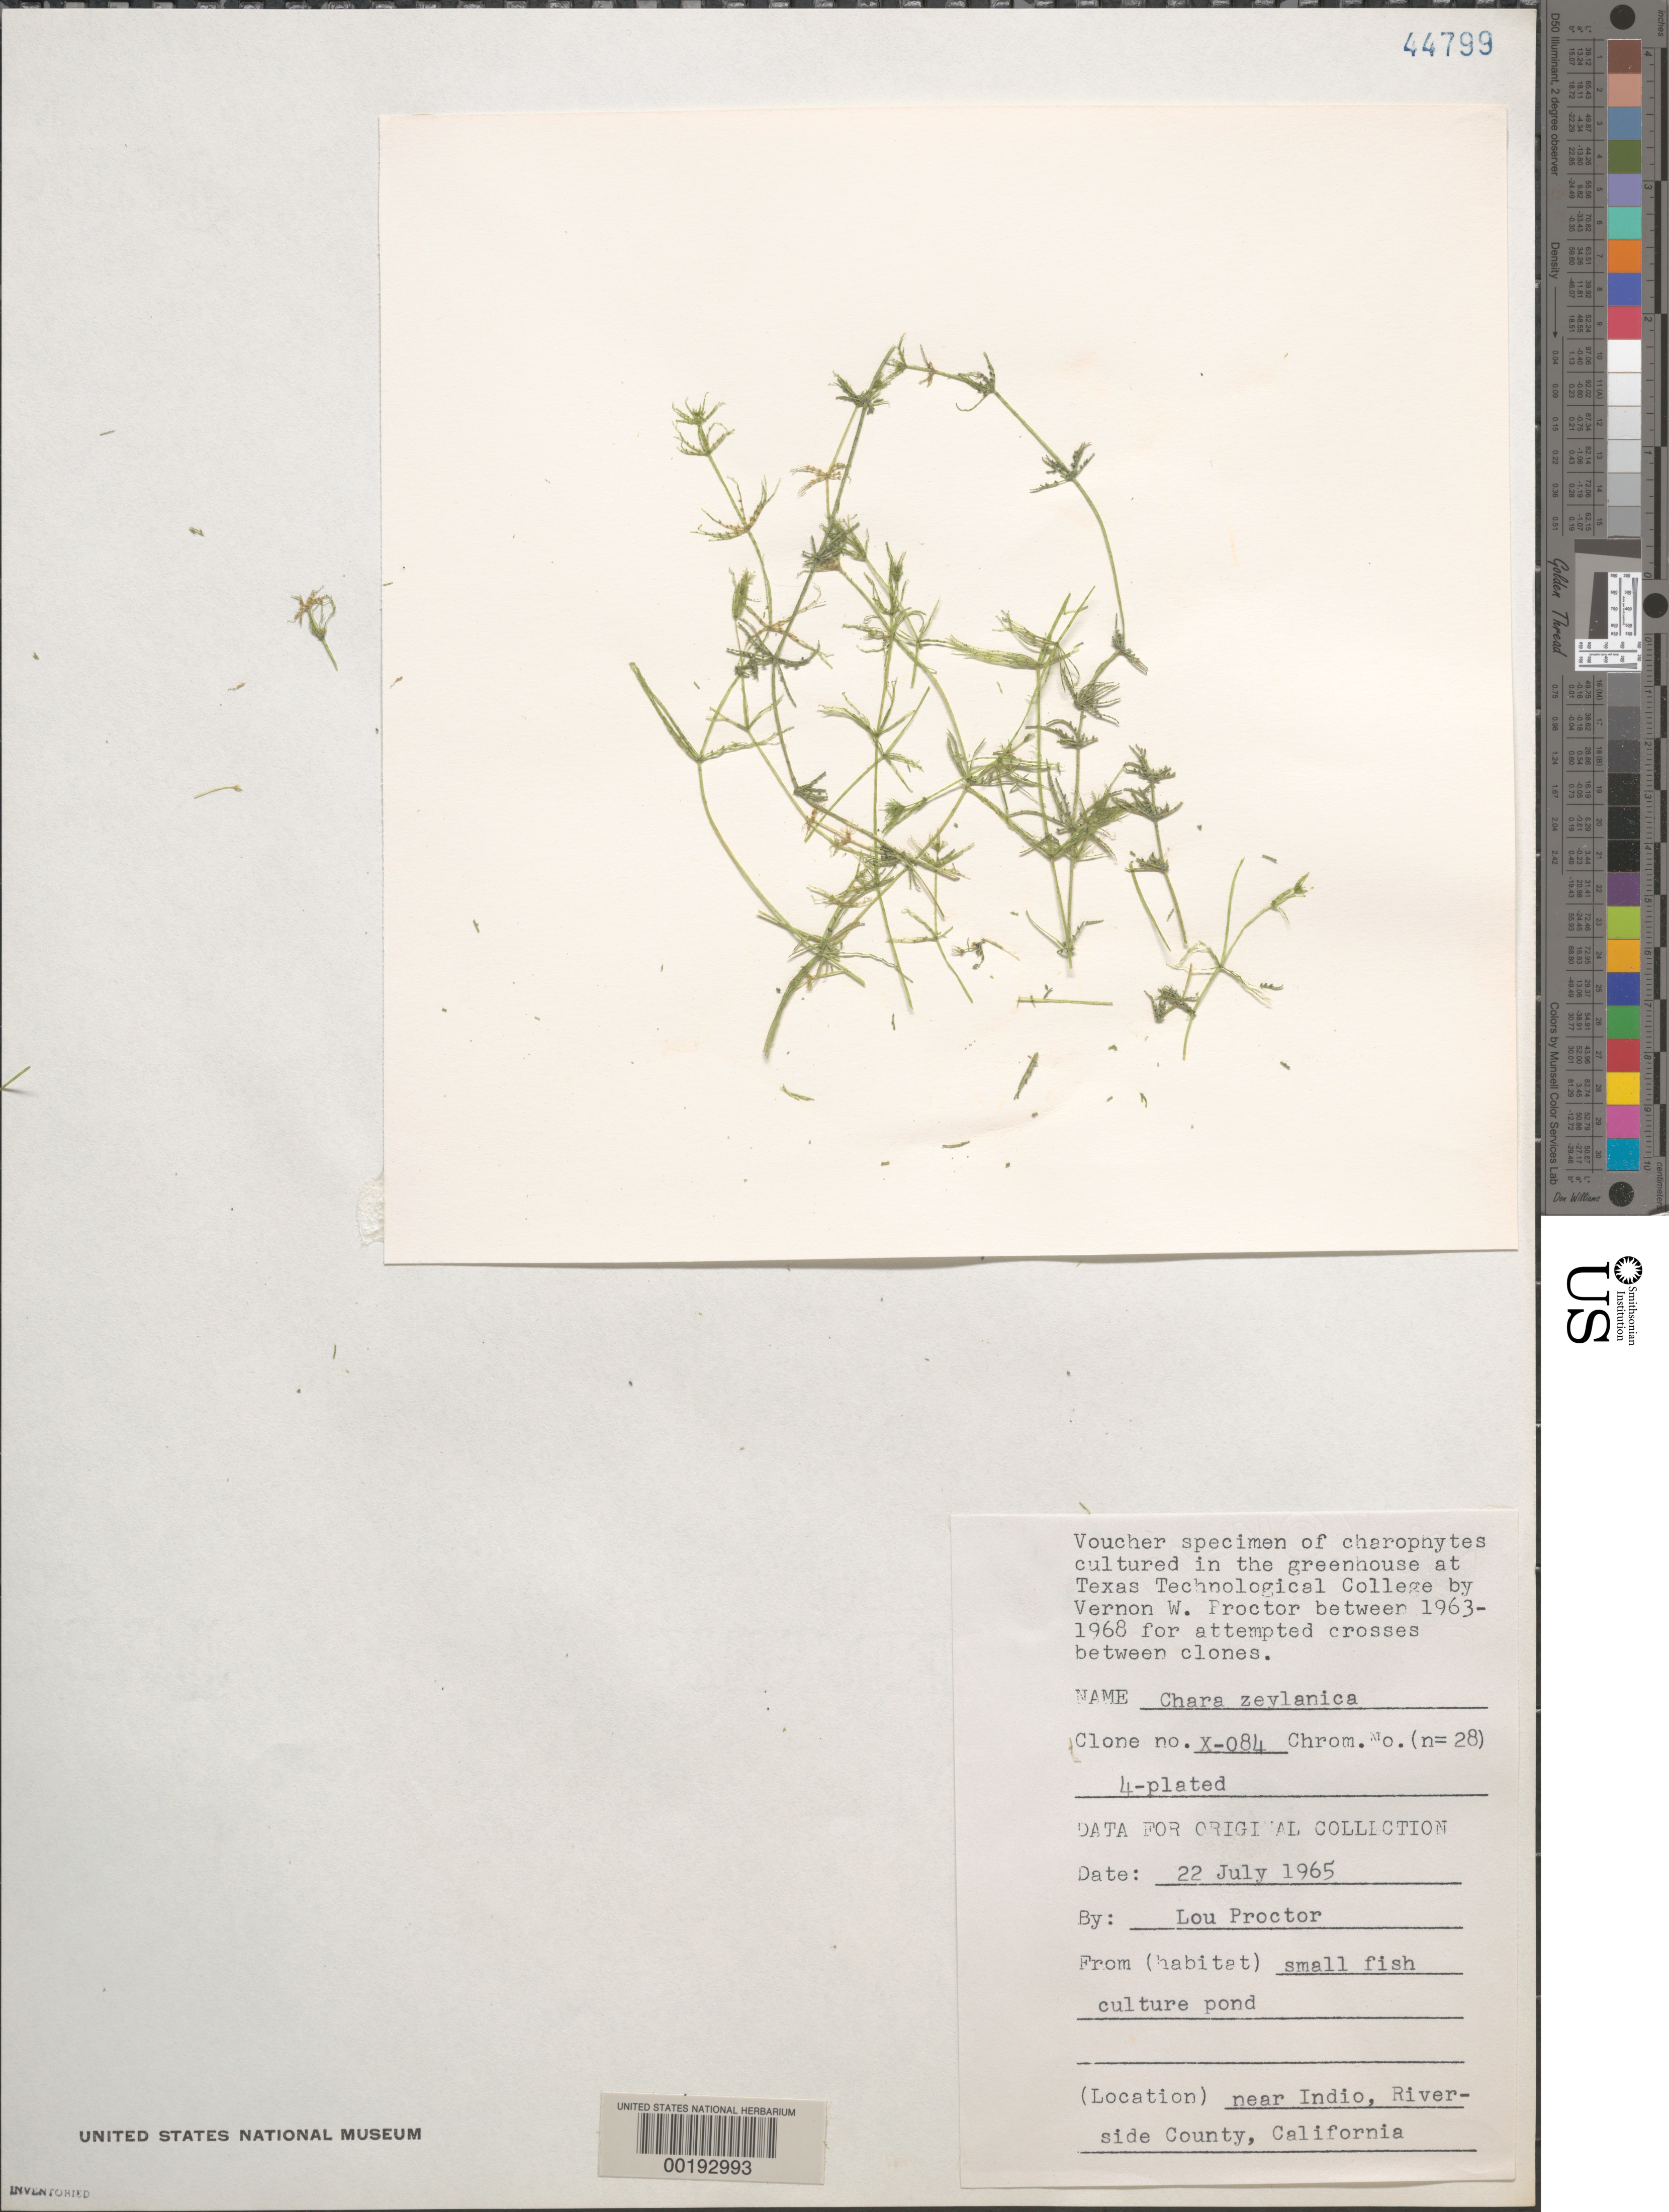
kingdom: Plantae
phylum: Charophyta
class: Charophyceae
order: Charales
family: Characeae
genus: Chara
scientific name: Chara zeylanica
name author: J.G. Klein ex Willd.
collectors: L. Proctor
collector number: X-084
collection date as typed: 22 Jul 1965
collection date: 1965-07-22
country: United States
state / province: California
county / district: Riverside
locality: Near Indio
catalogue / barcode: US 44799